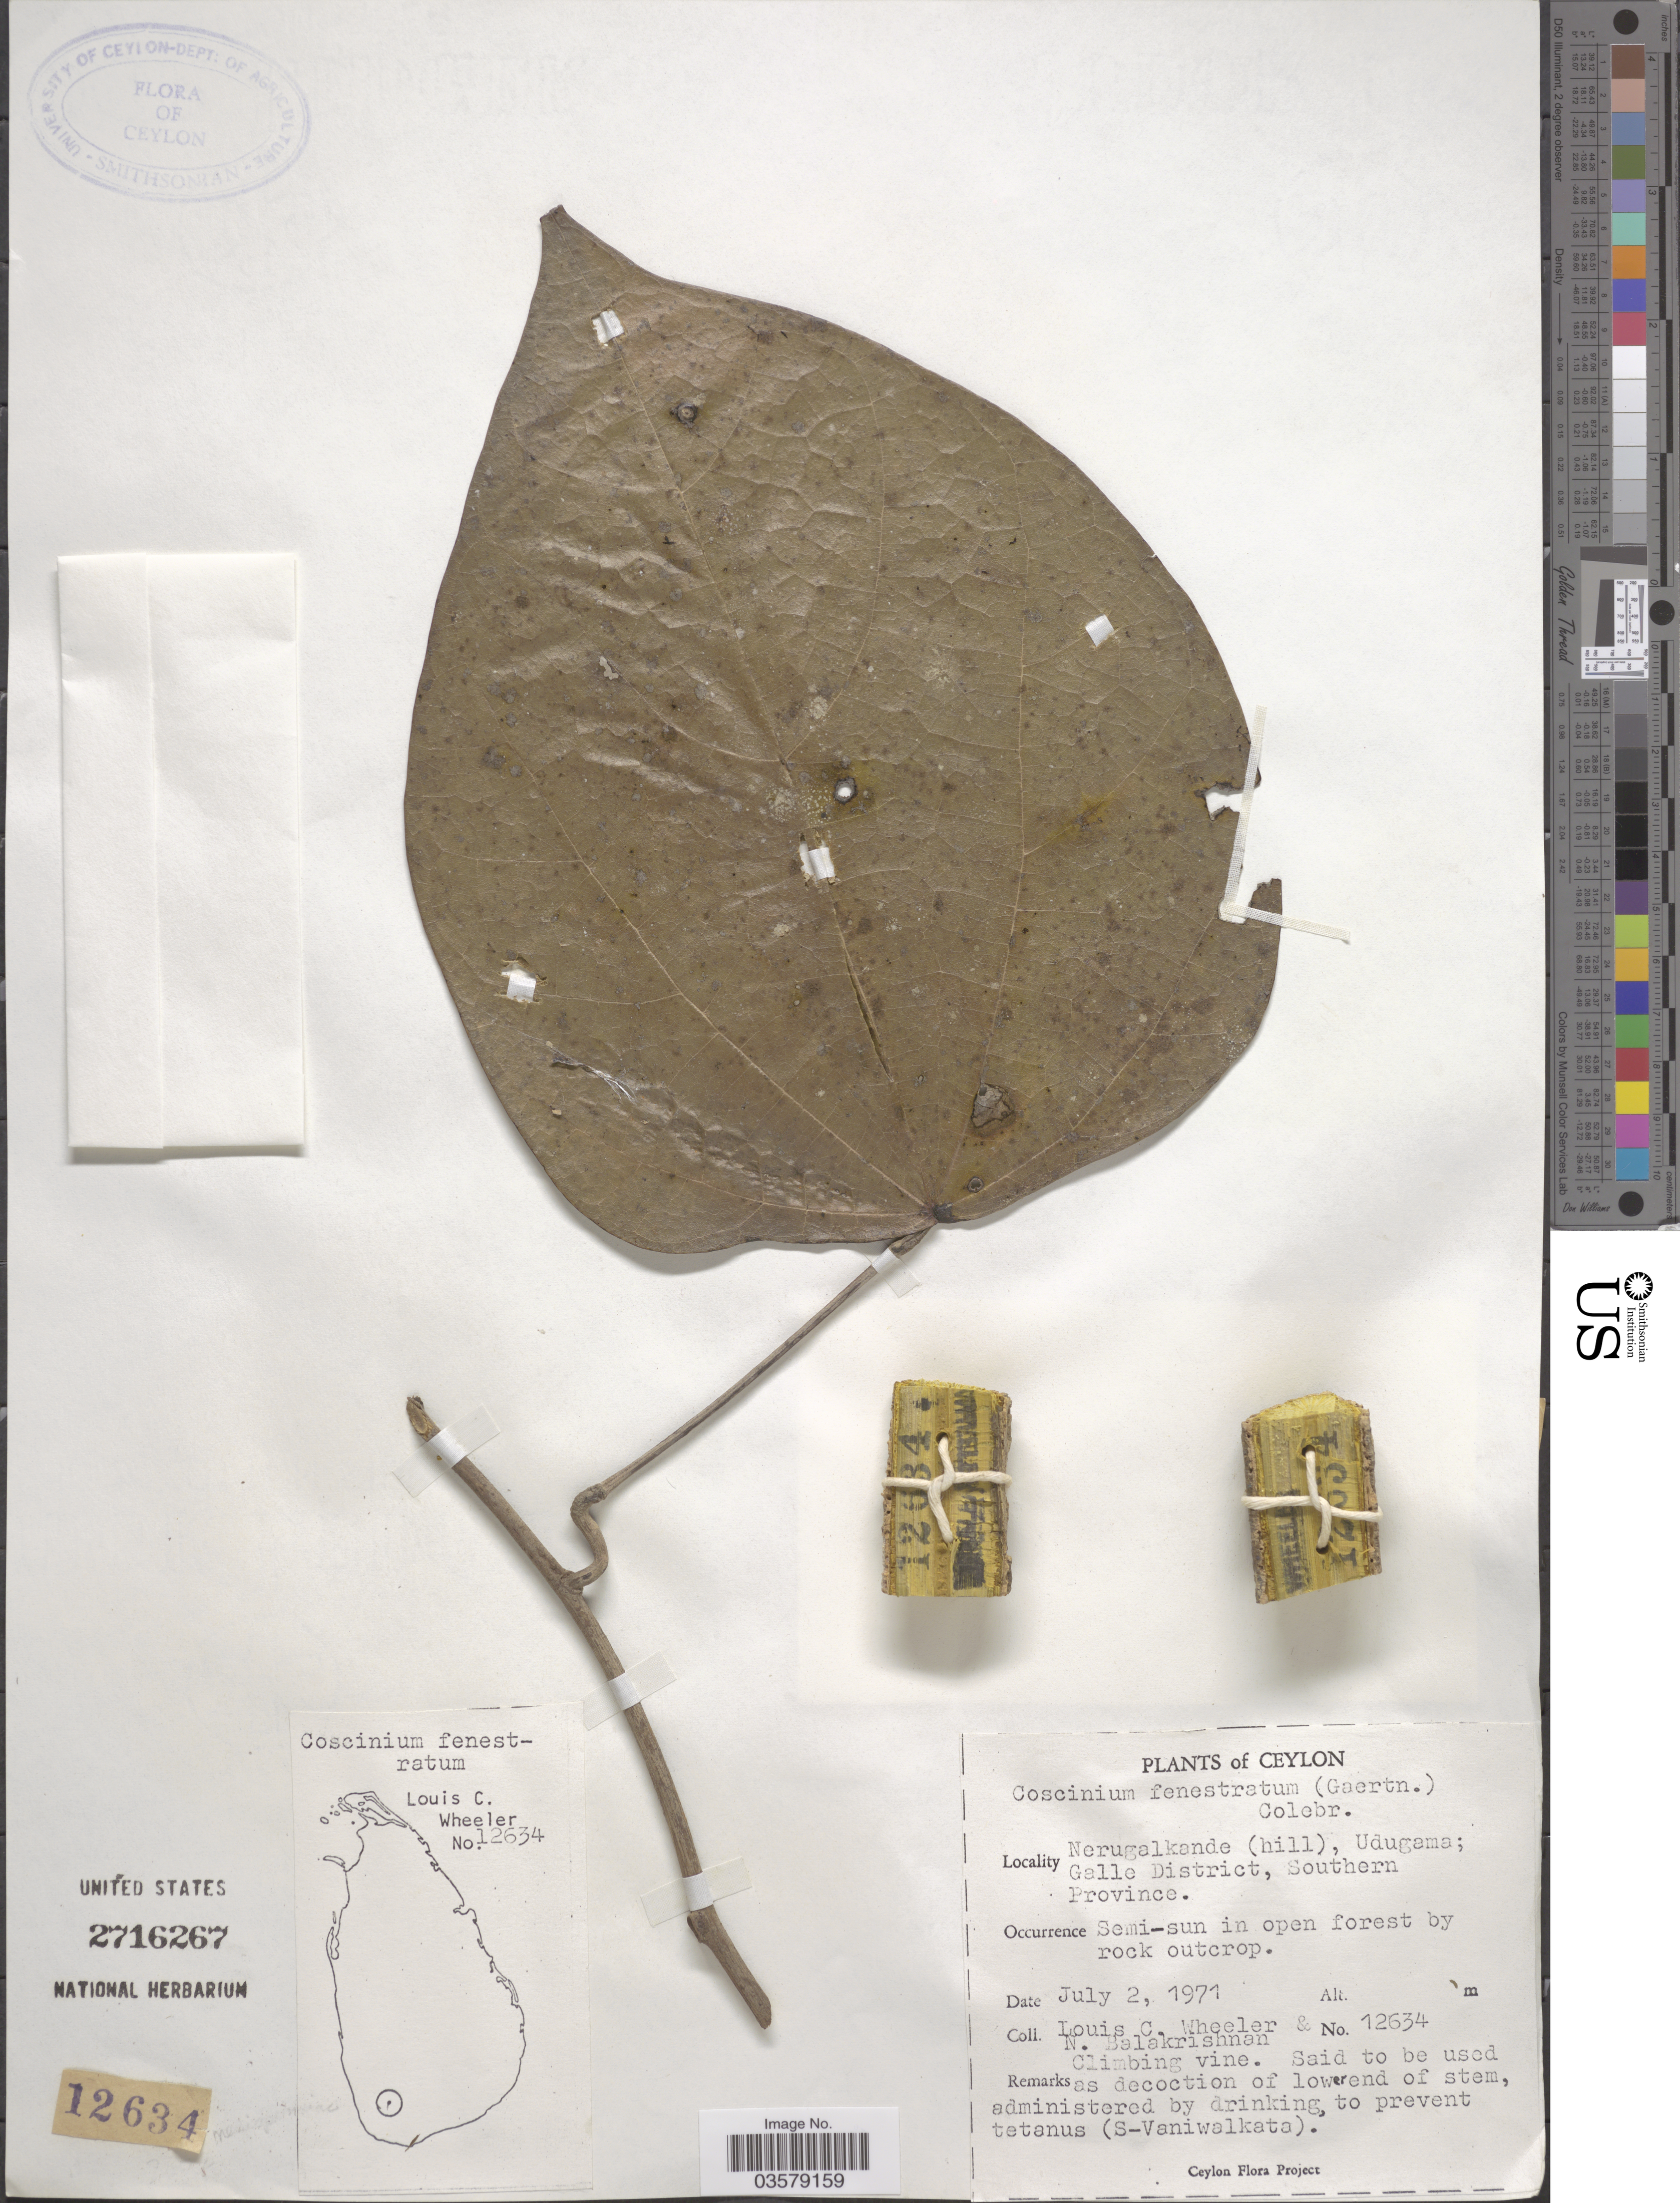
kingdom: Plantae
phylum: Tracheophyta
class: Magnoliopsida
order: Ranunculales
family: Menispermaceae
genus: Coscinium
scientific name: Coscinium fenestratum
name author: Colebr.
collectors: L. C. Wheeler & N. Balakrishnan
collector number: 12634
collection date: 1971-07-02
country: Sri Lanka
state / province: Southern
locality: Ceylon. Nerugalkande (hill), Udugama; Galle District.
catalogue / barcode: US 2716267